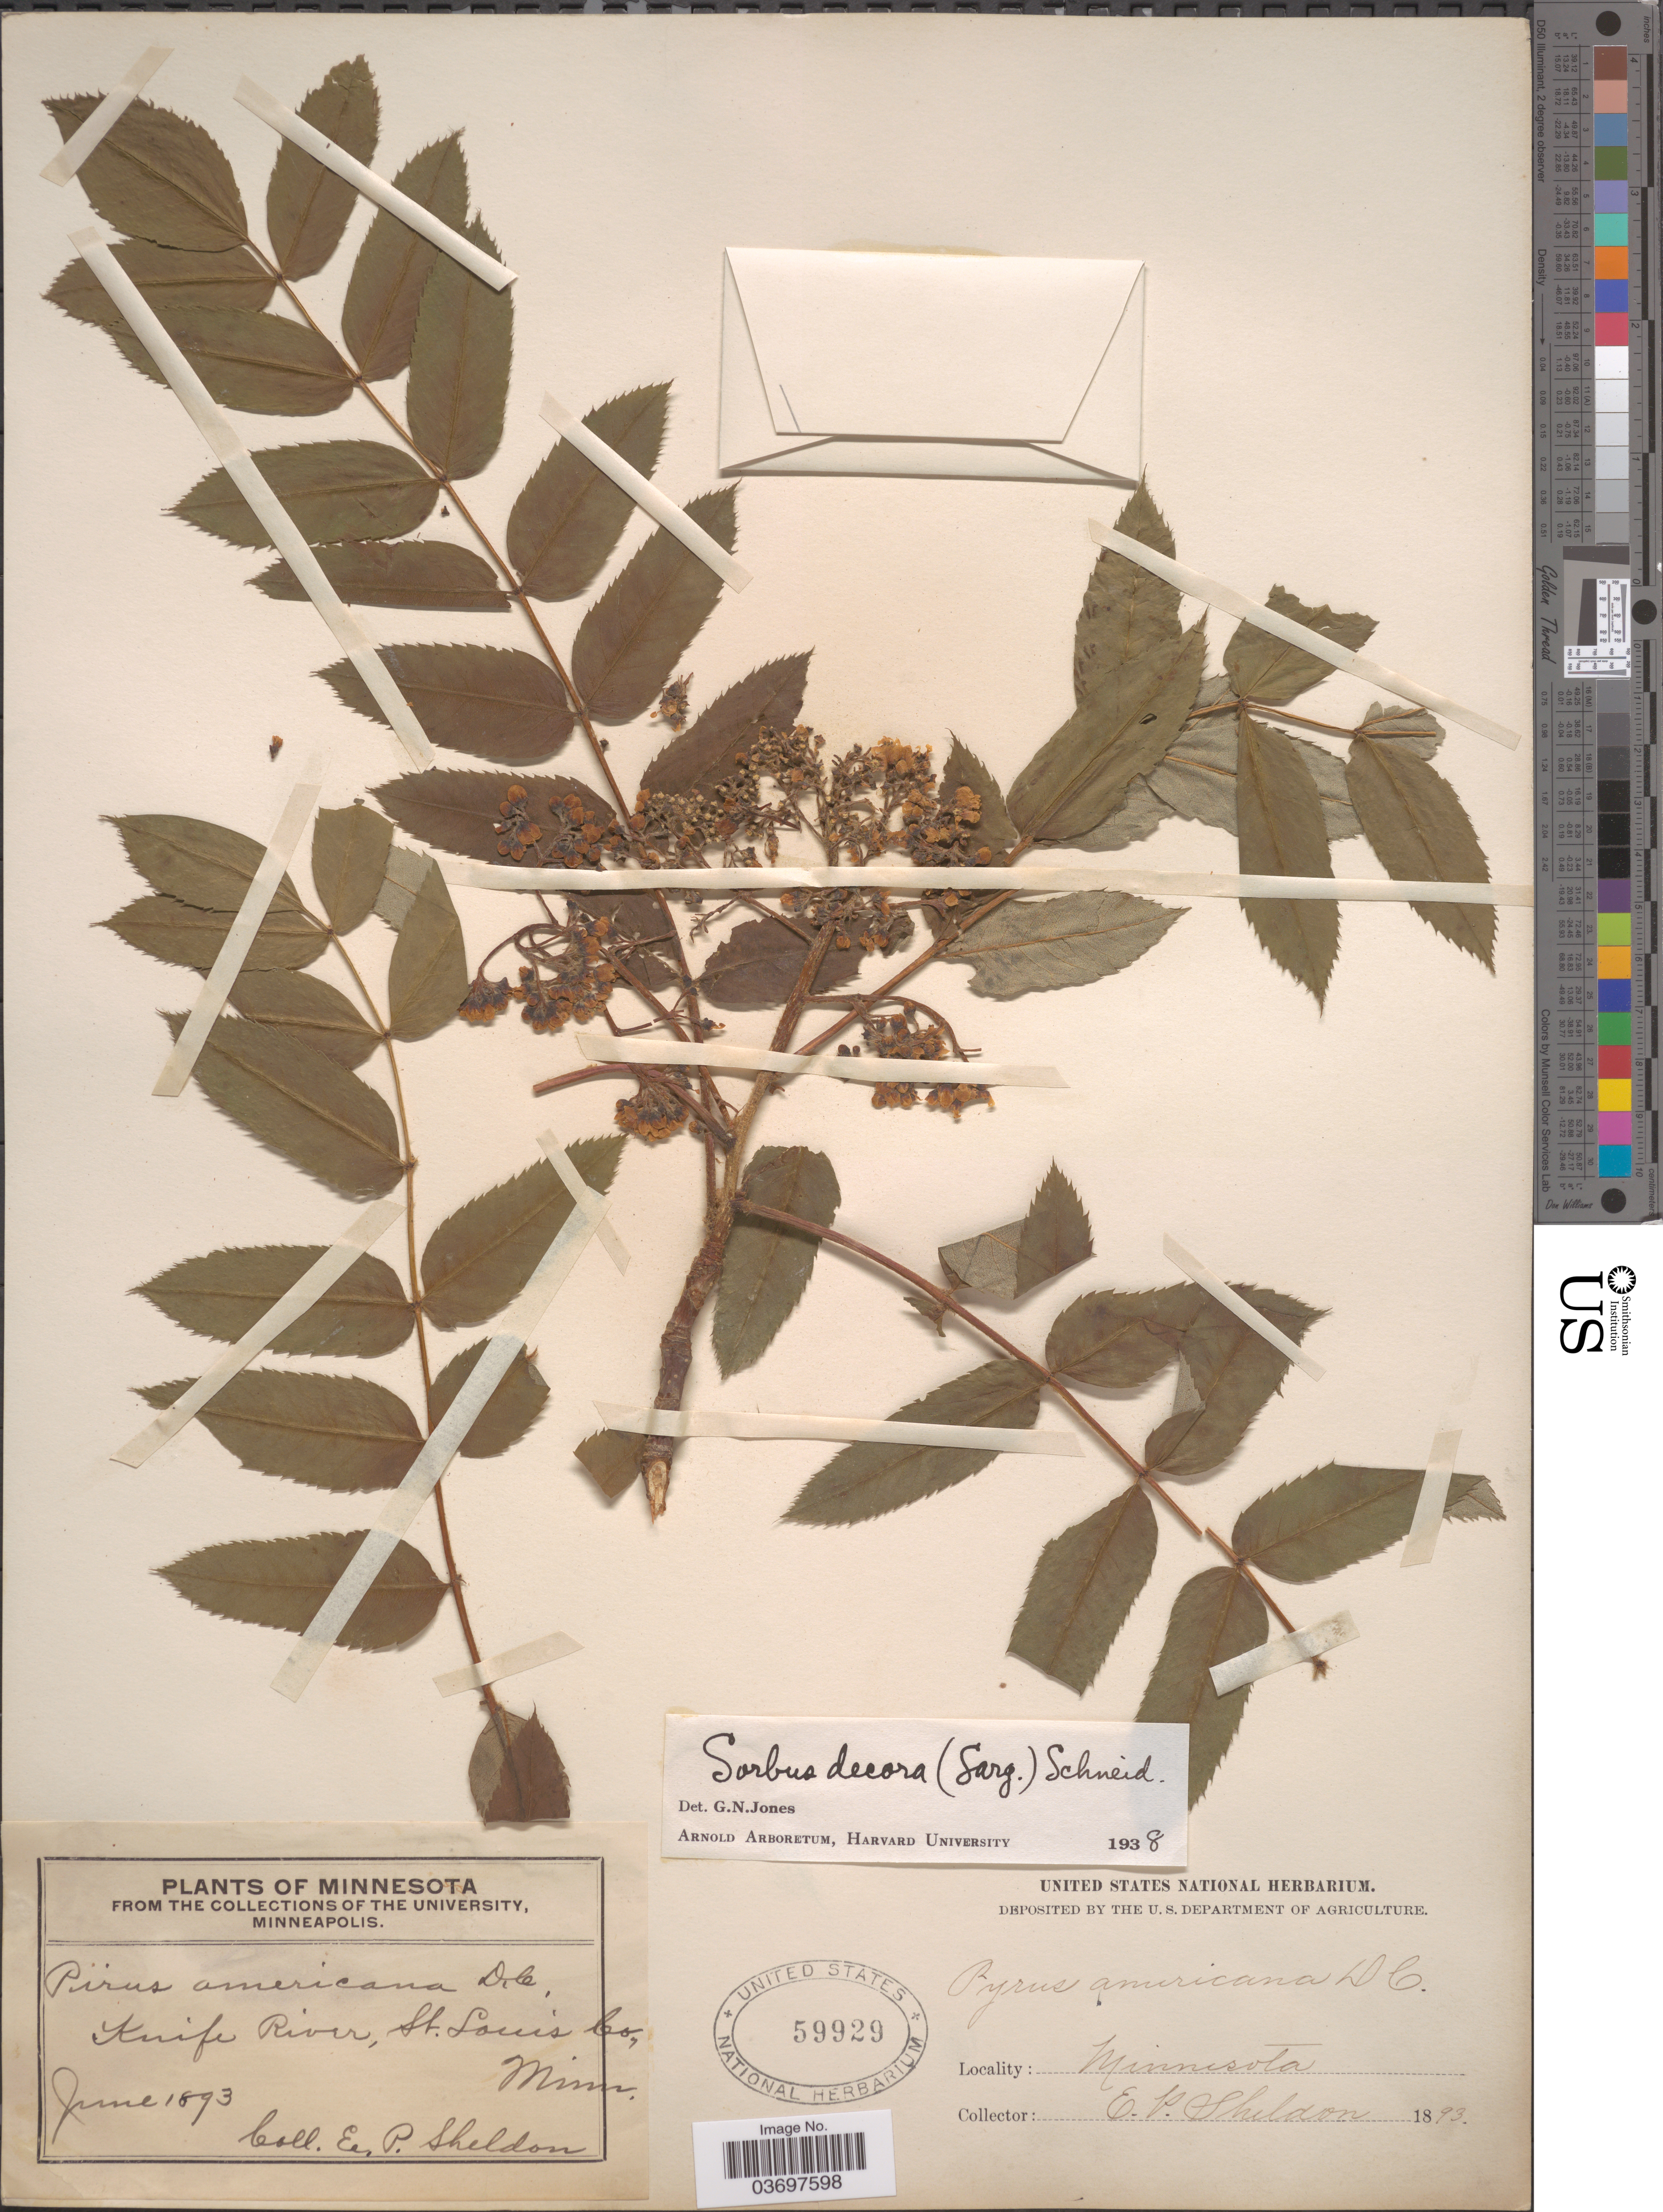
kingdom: Plantae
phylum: Tracheophyta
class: Magnoliopsida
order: Rosales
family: Rosaceae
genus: Sorbus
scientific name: Sorbus decora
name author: (Sarg.) C.K. Schneid.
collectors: E. P. Sheldon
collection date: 1893-06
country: United States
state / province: Minnesota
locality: Knife River, St. Louis Co.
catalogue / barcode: US 59929